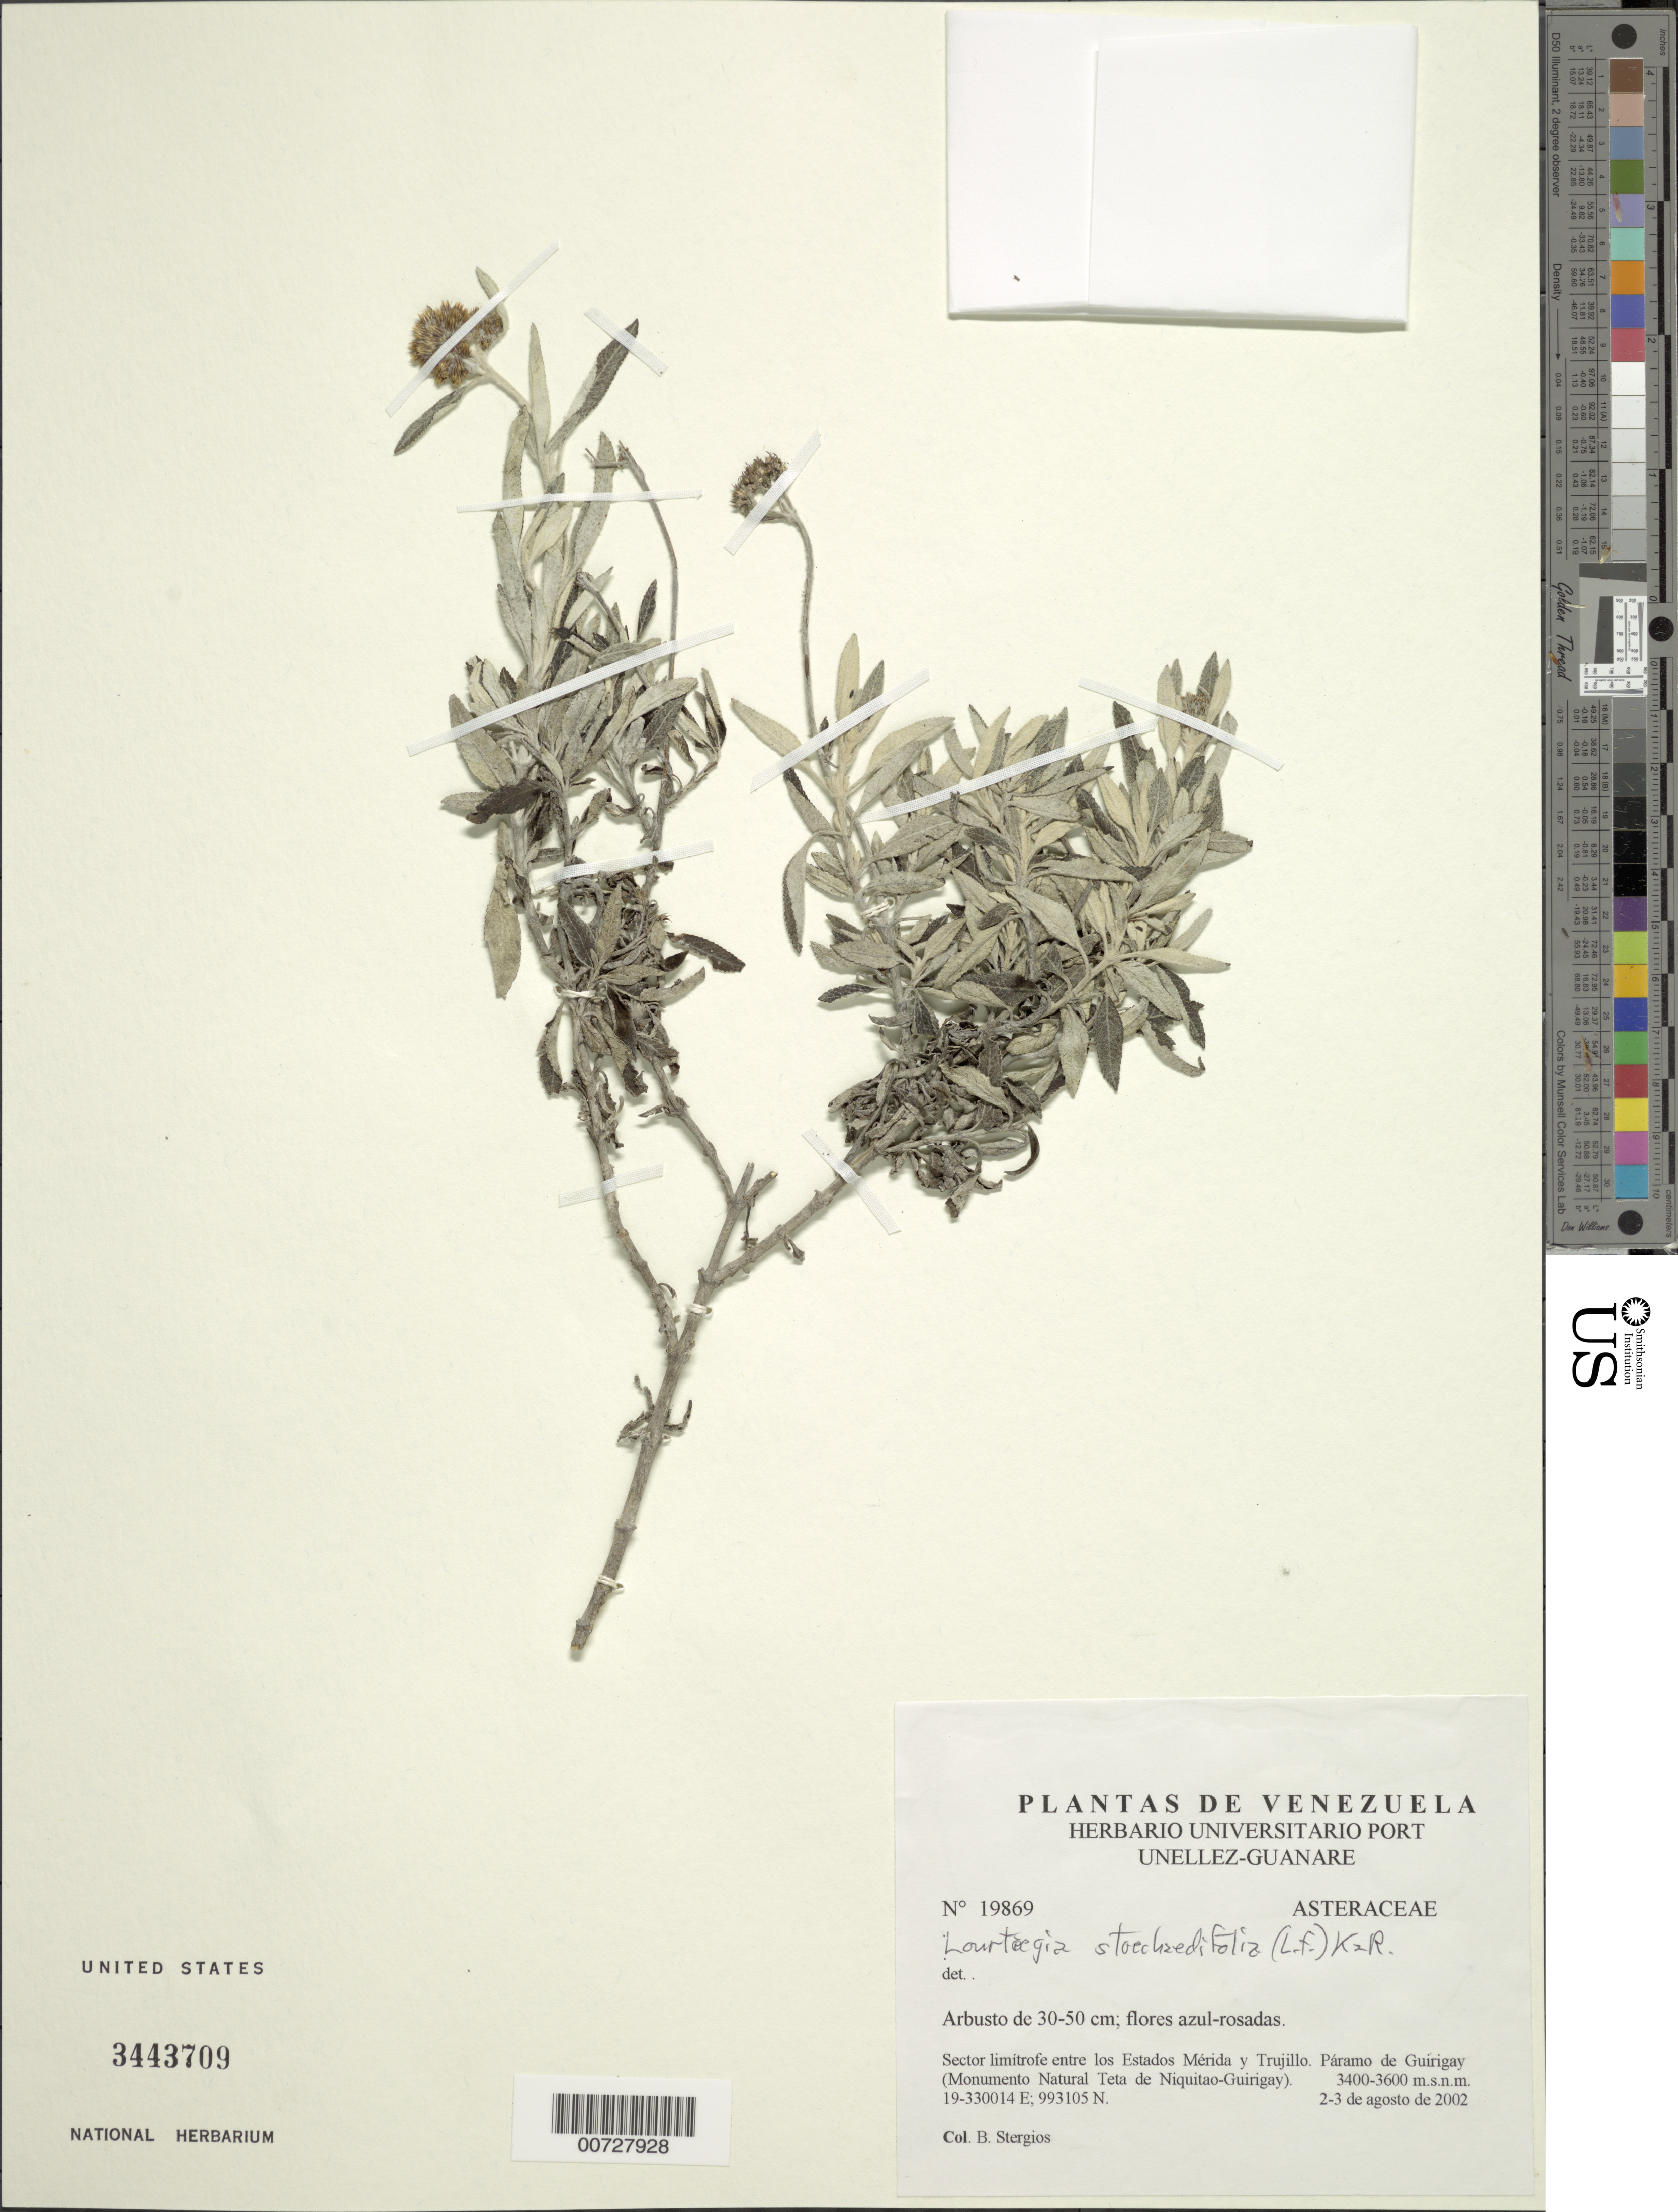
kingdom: Plantae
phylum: Tracheophyta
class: Magnoliopsida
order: Asterales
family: Asteraceae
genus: Lourteigia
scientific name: Lourteigia stoechadifolia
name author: (L. f.) R.M. King & H. Rob.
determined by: Robinson, Harold E., (US)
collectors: B. G. Stergios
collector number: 19869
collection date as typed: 02 Aug 2002 to 03 Aug 2002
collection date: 2002-08-02/2002-08-03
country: Venezuela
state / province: Trujillo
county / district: Boconó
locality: Páramo de Guirigay (Monumento Natural Teta de Niquitao-Guirigay). Sector limítrofe entre los Estados Mérida y Trujillo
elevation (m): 3400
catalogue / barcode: US 3443709